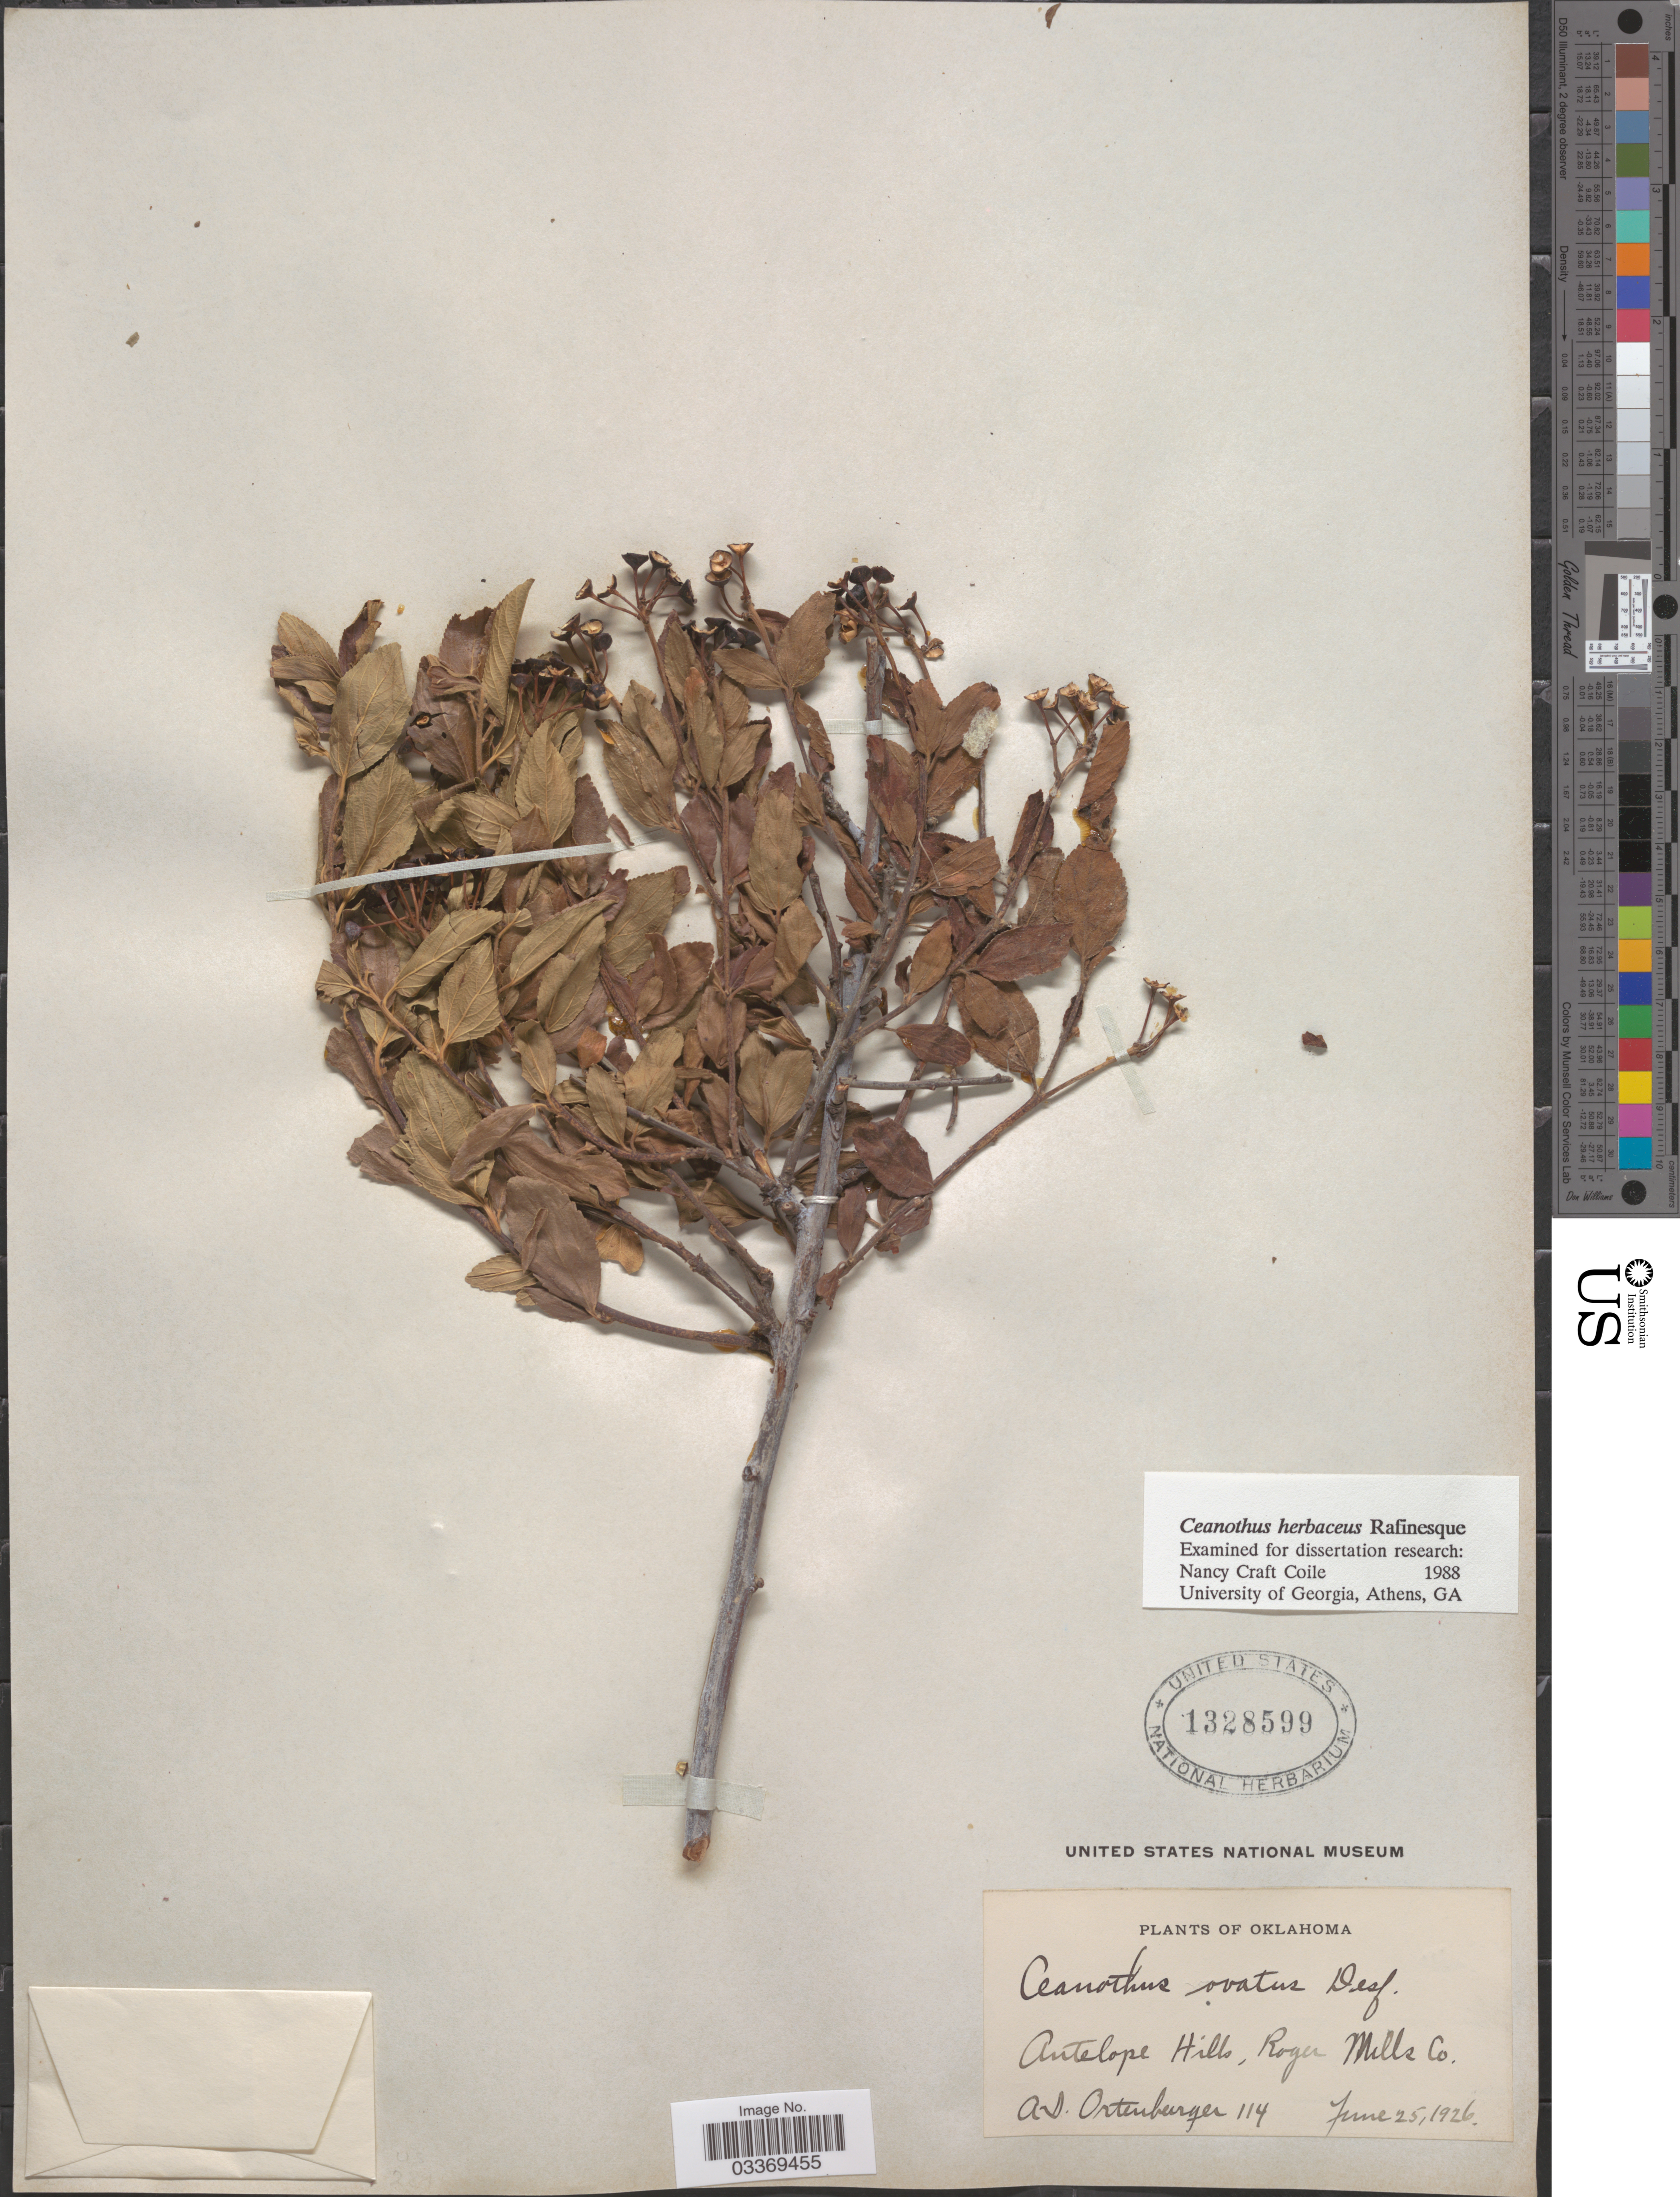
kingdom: Plantae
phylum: Tracheophyta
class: Magnoliopsida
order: Rosales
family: Rhamnaceae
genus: Ceanothus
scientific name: Ceanothus ovatus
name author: Desf.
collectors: A. Ortenburger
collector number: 114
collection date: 1926-06-25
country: United States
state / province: Oklahoma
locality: Antelope Hills, Roger Mills Co.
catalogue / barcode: US 1328599